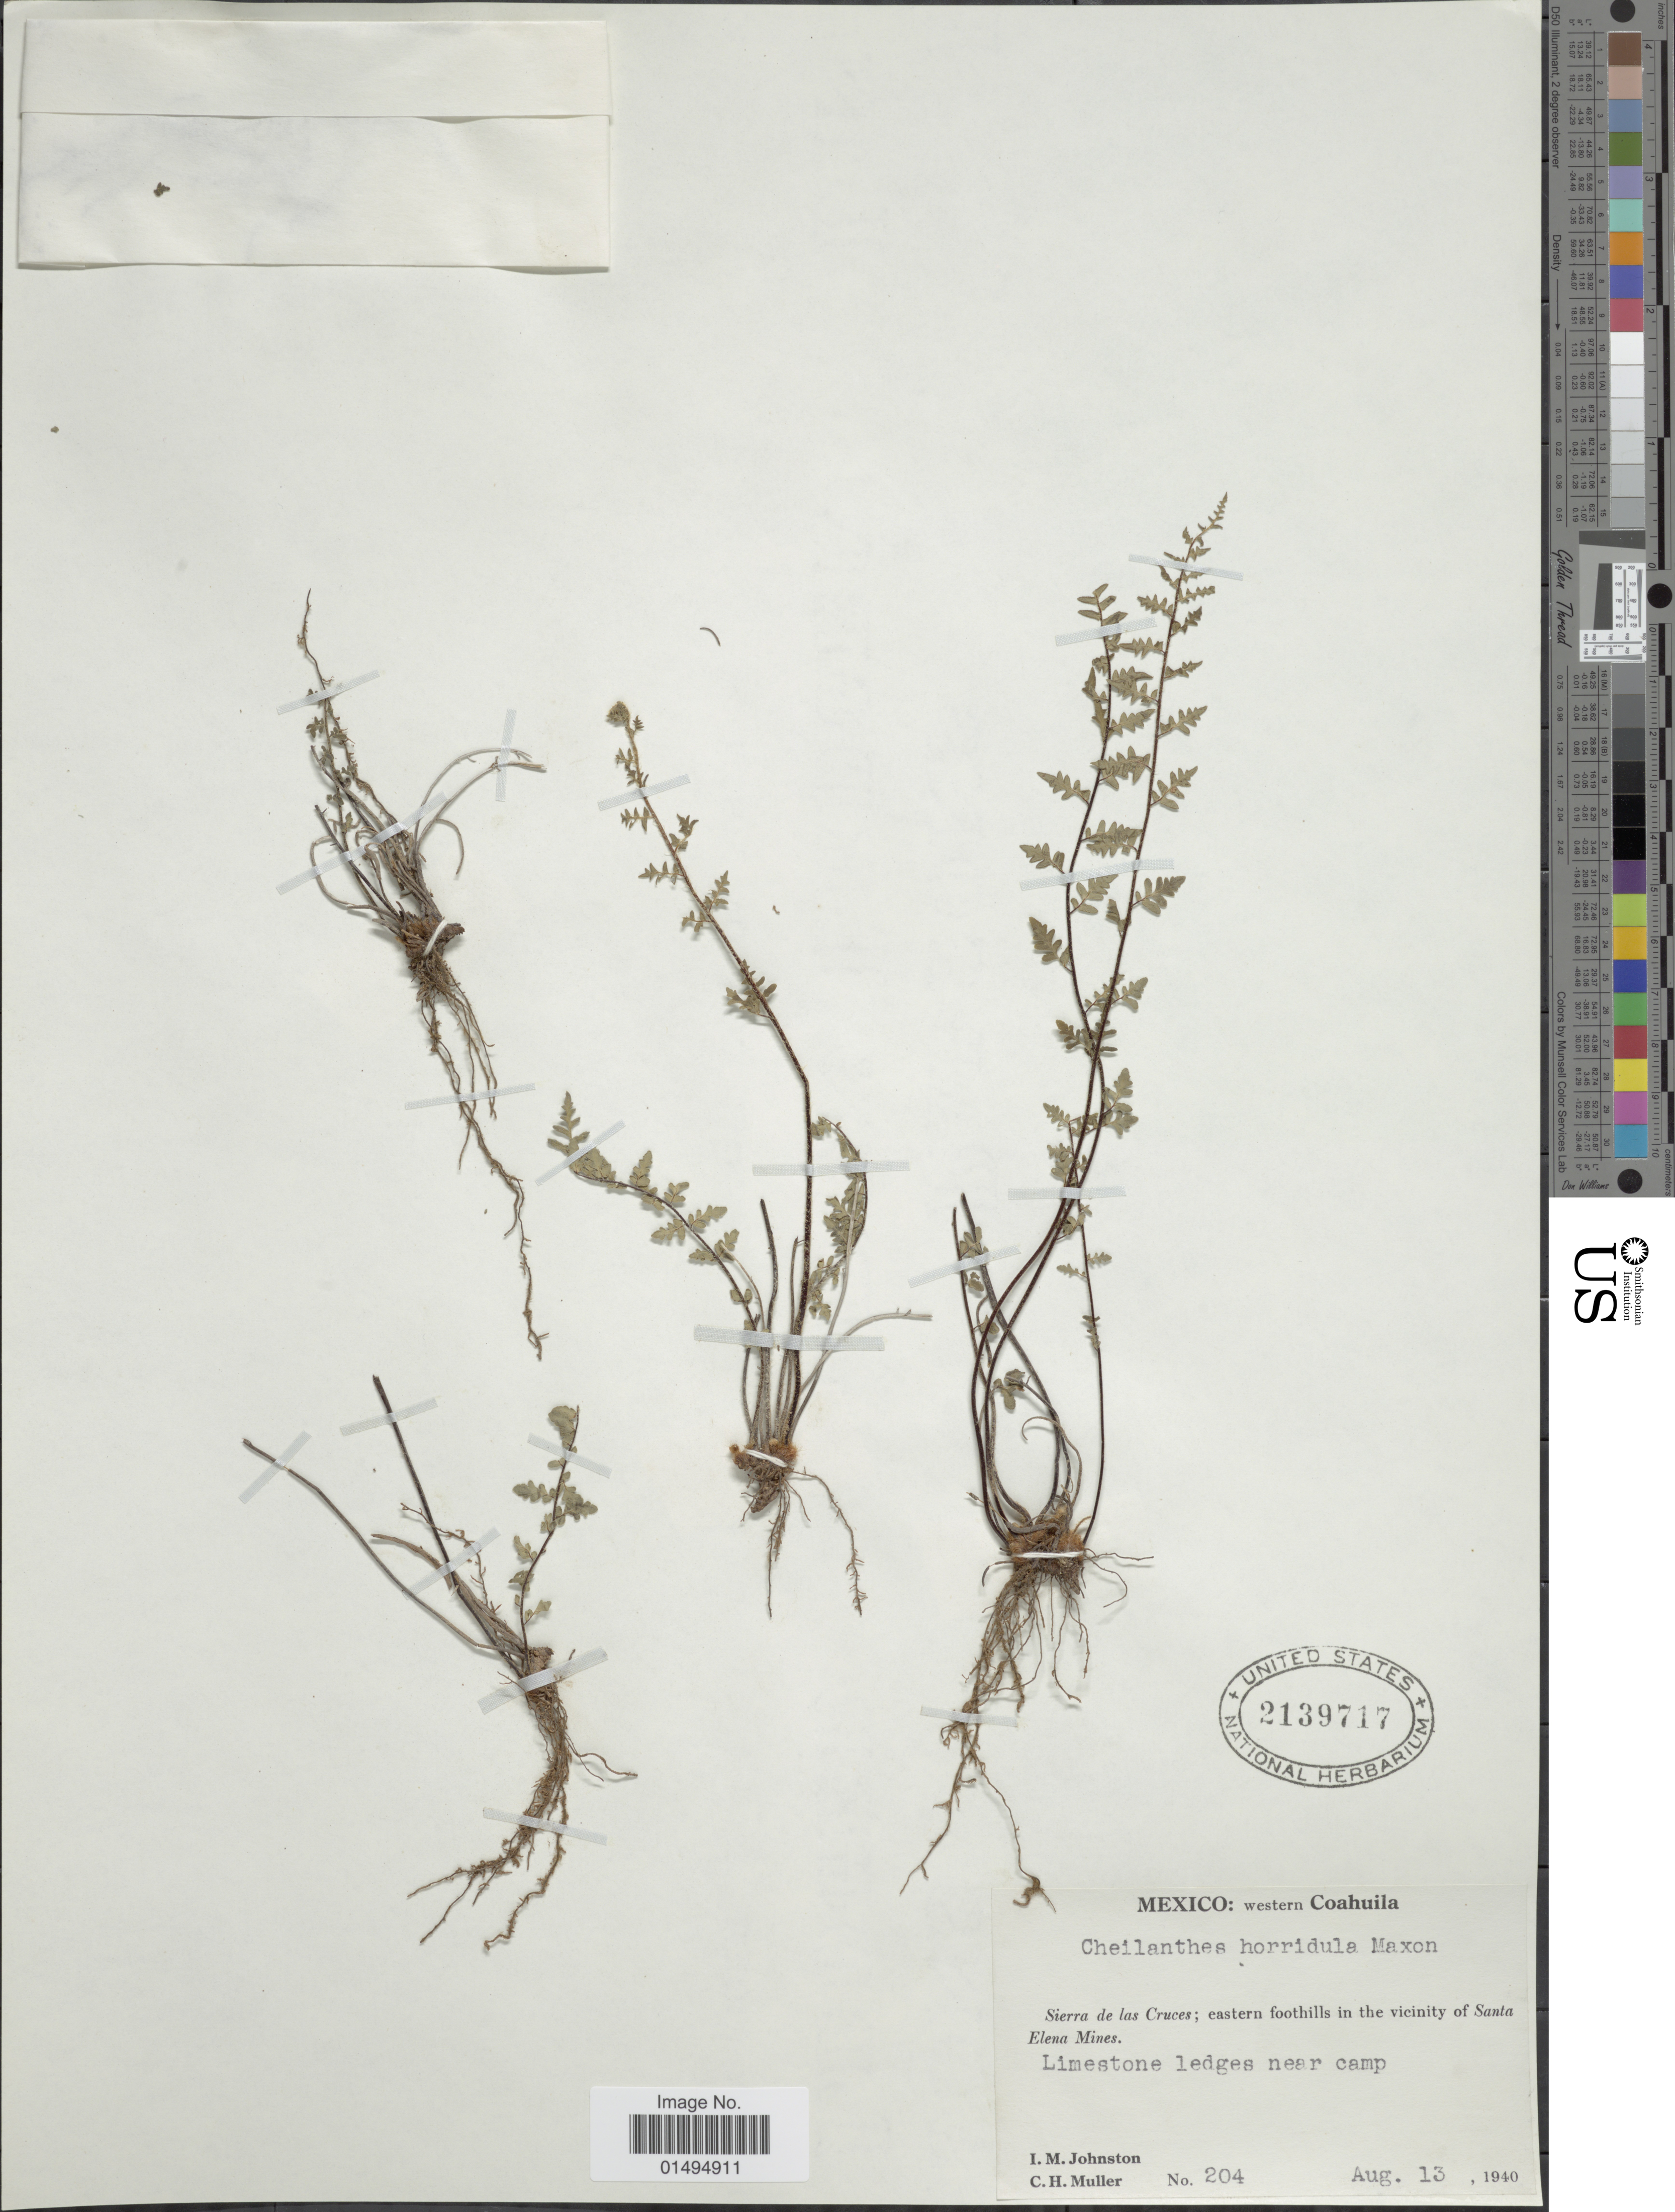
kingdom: Plantae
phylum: Tracheophyta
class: Polypodiopsida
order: Polypodiales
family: Pteridaceae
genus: Myriopteris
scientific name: Myriopteris scabra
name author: (C. Chr.) Grusz & Windham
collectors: I.M. Johnston & C. H. Müller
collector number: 204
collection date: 1940-08-13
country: Mexico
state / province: Coahuila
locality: Western Coahuila, Sierra de las Cruces; eastern foothills in the vicinity of Santa Elena Mines, Limestone ledges near camp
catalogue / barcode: US 2139717